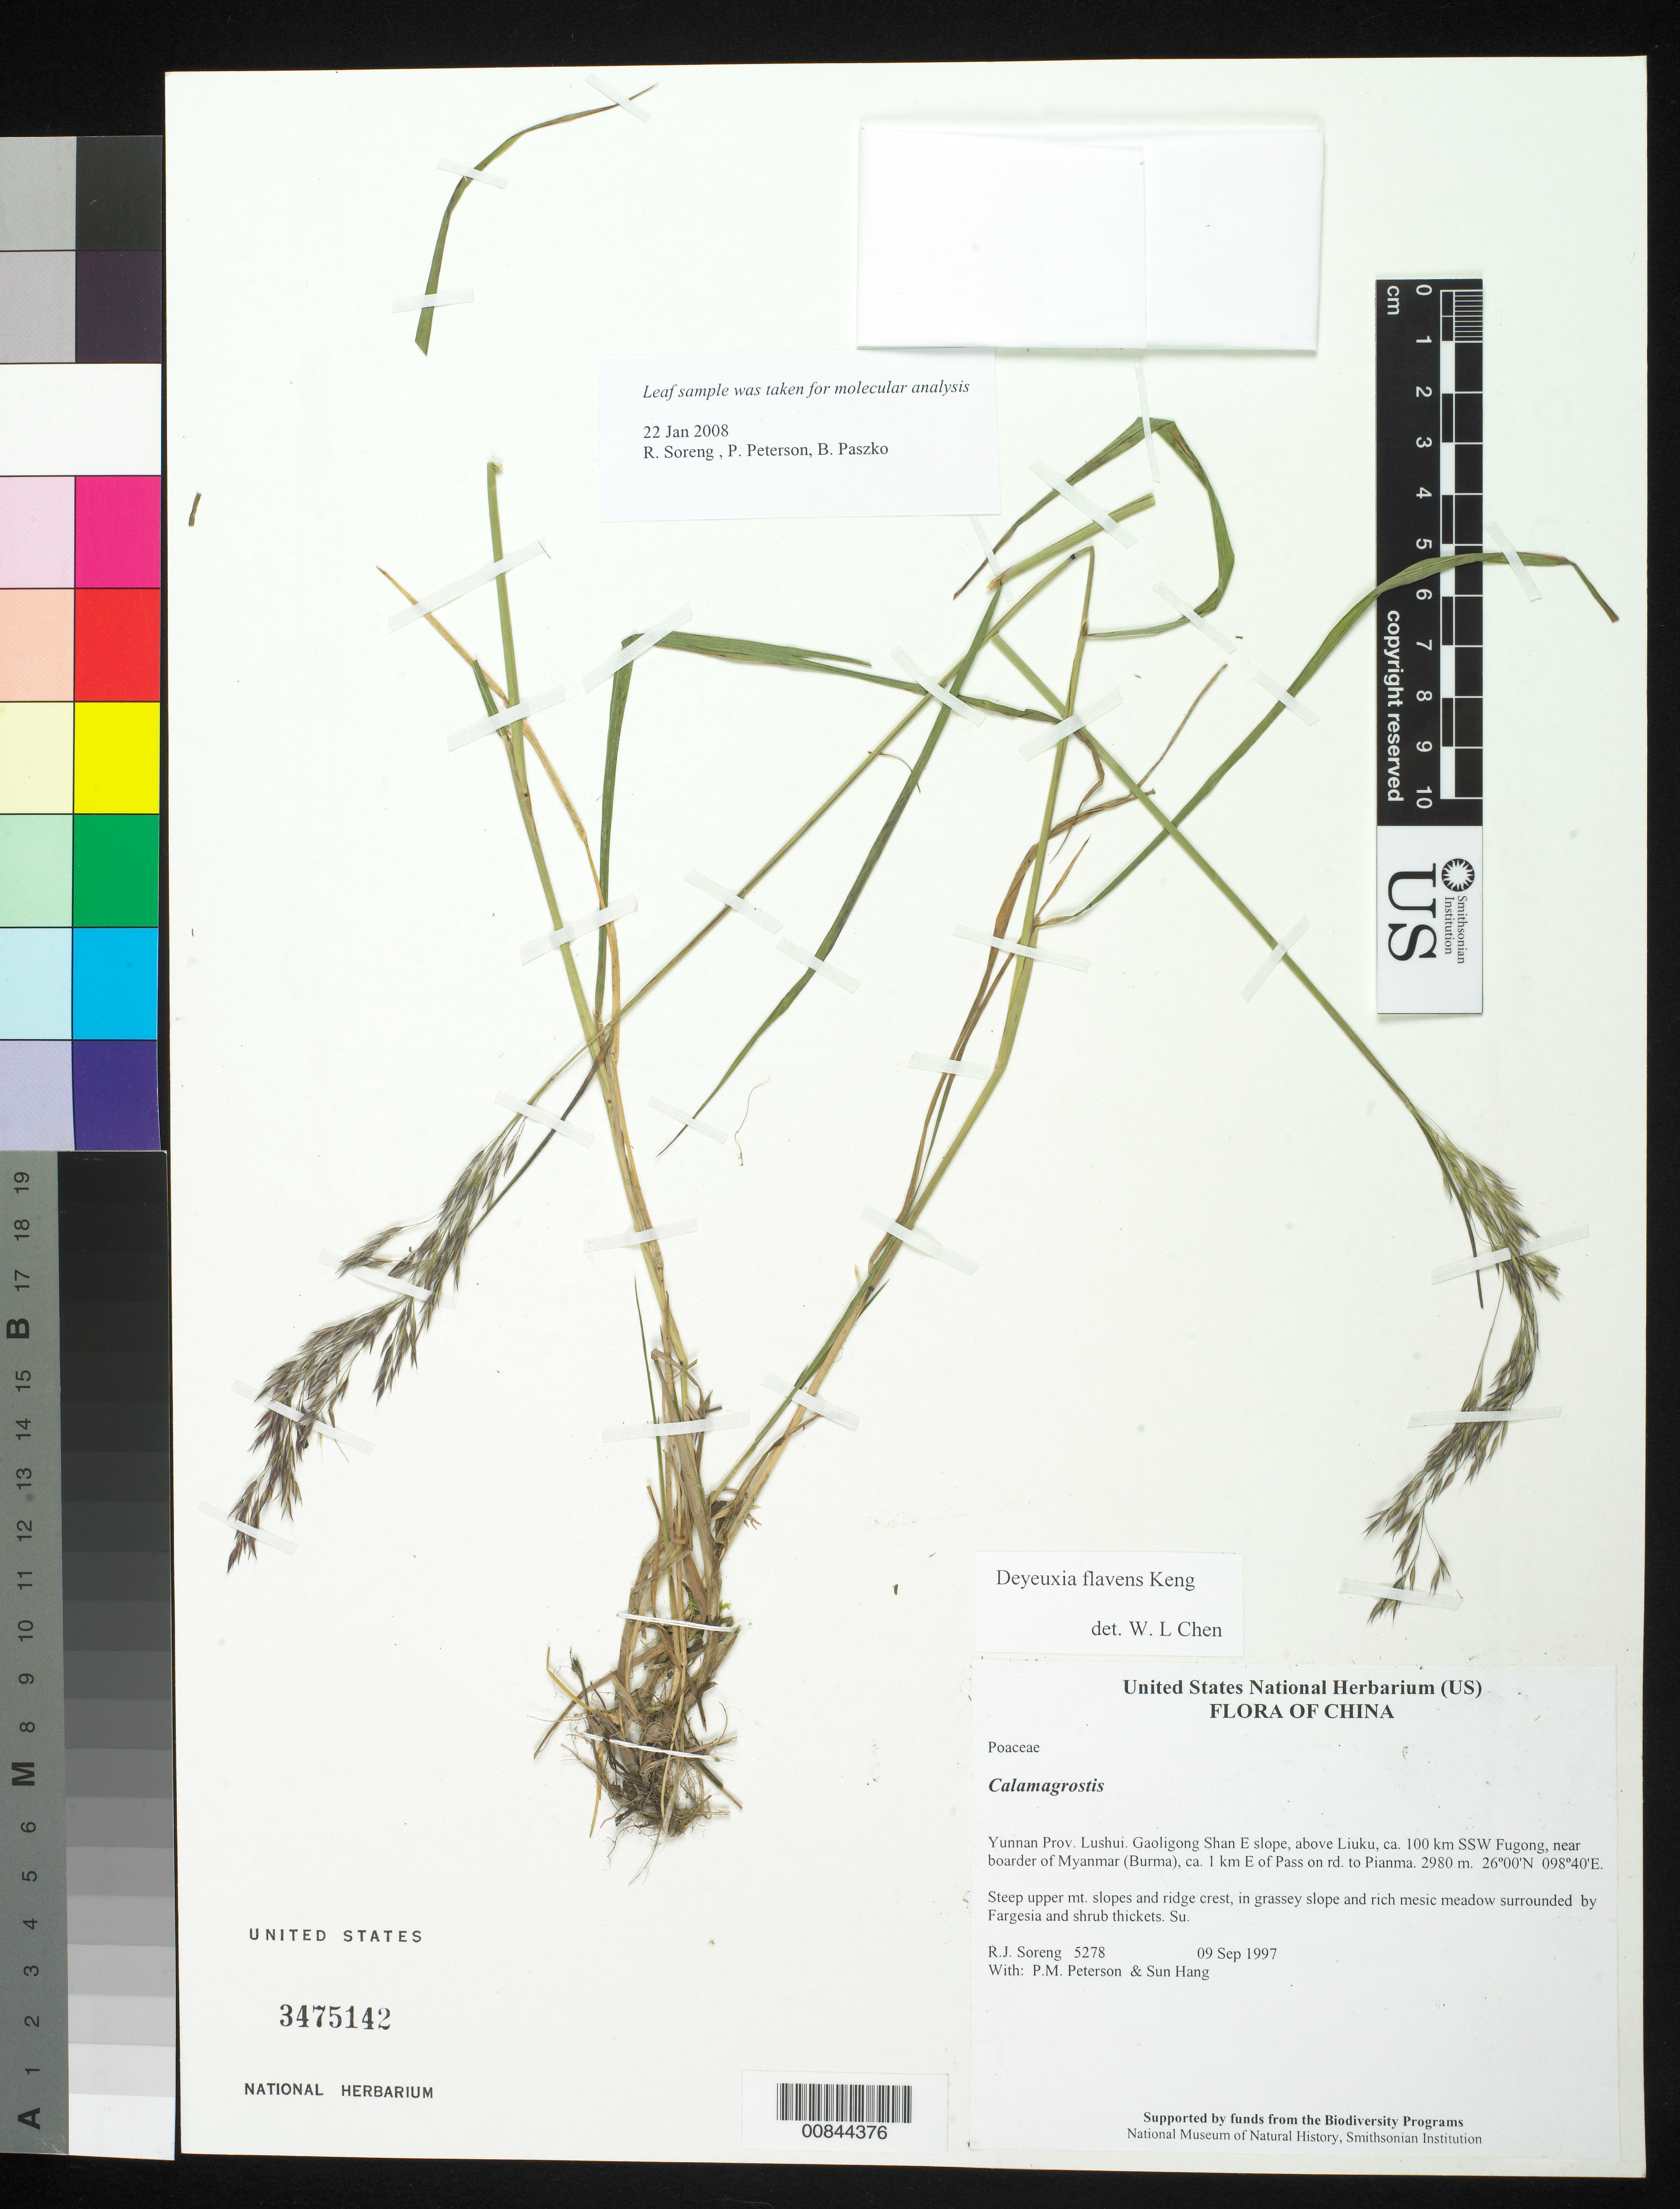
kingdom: Plantae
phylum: Tracheophyta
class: Liliopsida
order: Poales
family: Poaceae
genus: Deyeuxia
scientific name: Deyeuxia flavens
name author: Keng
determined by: Chen, W. L.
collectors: R. J. Soreng, P. M. Peterson & Sun Hang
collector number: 5278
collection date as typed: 09 Sep 1997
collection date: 1997-09-09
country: China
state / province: Yunnan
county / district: Lushui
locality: Gaoligong Shan E slope, above Liuku, ca. 100 km SSW Fugong, near boarder of Myanmar (Burma), ca. 1 km E of Pass on rd. to Pianma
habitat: Steep upper mt. slopes and ridge crest, in grassey slope and rich mesic meadow surrounded by Fargesia and shrub thickets. Su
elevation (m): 2980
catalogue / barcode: US 3475142